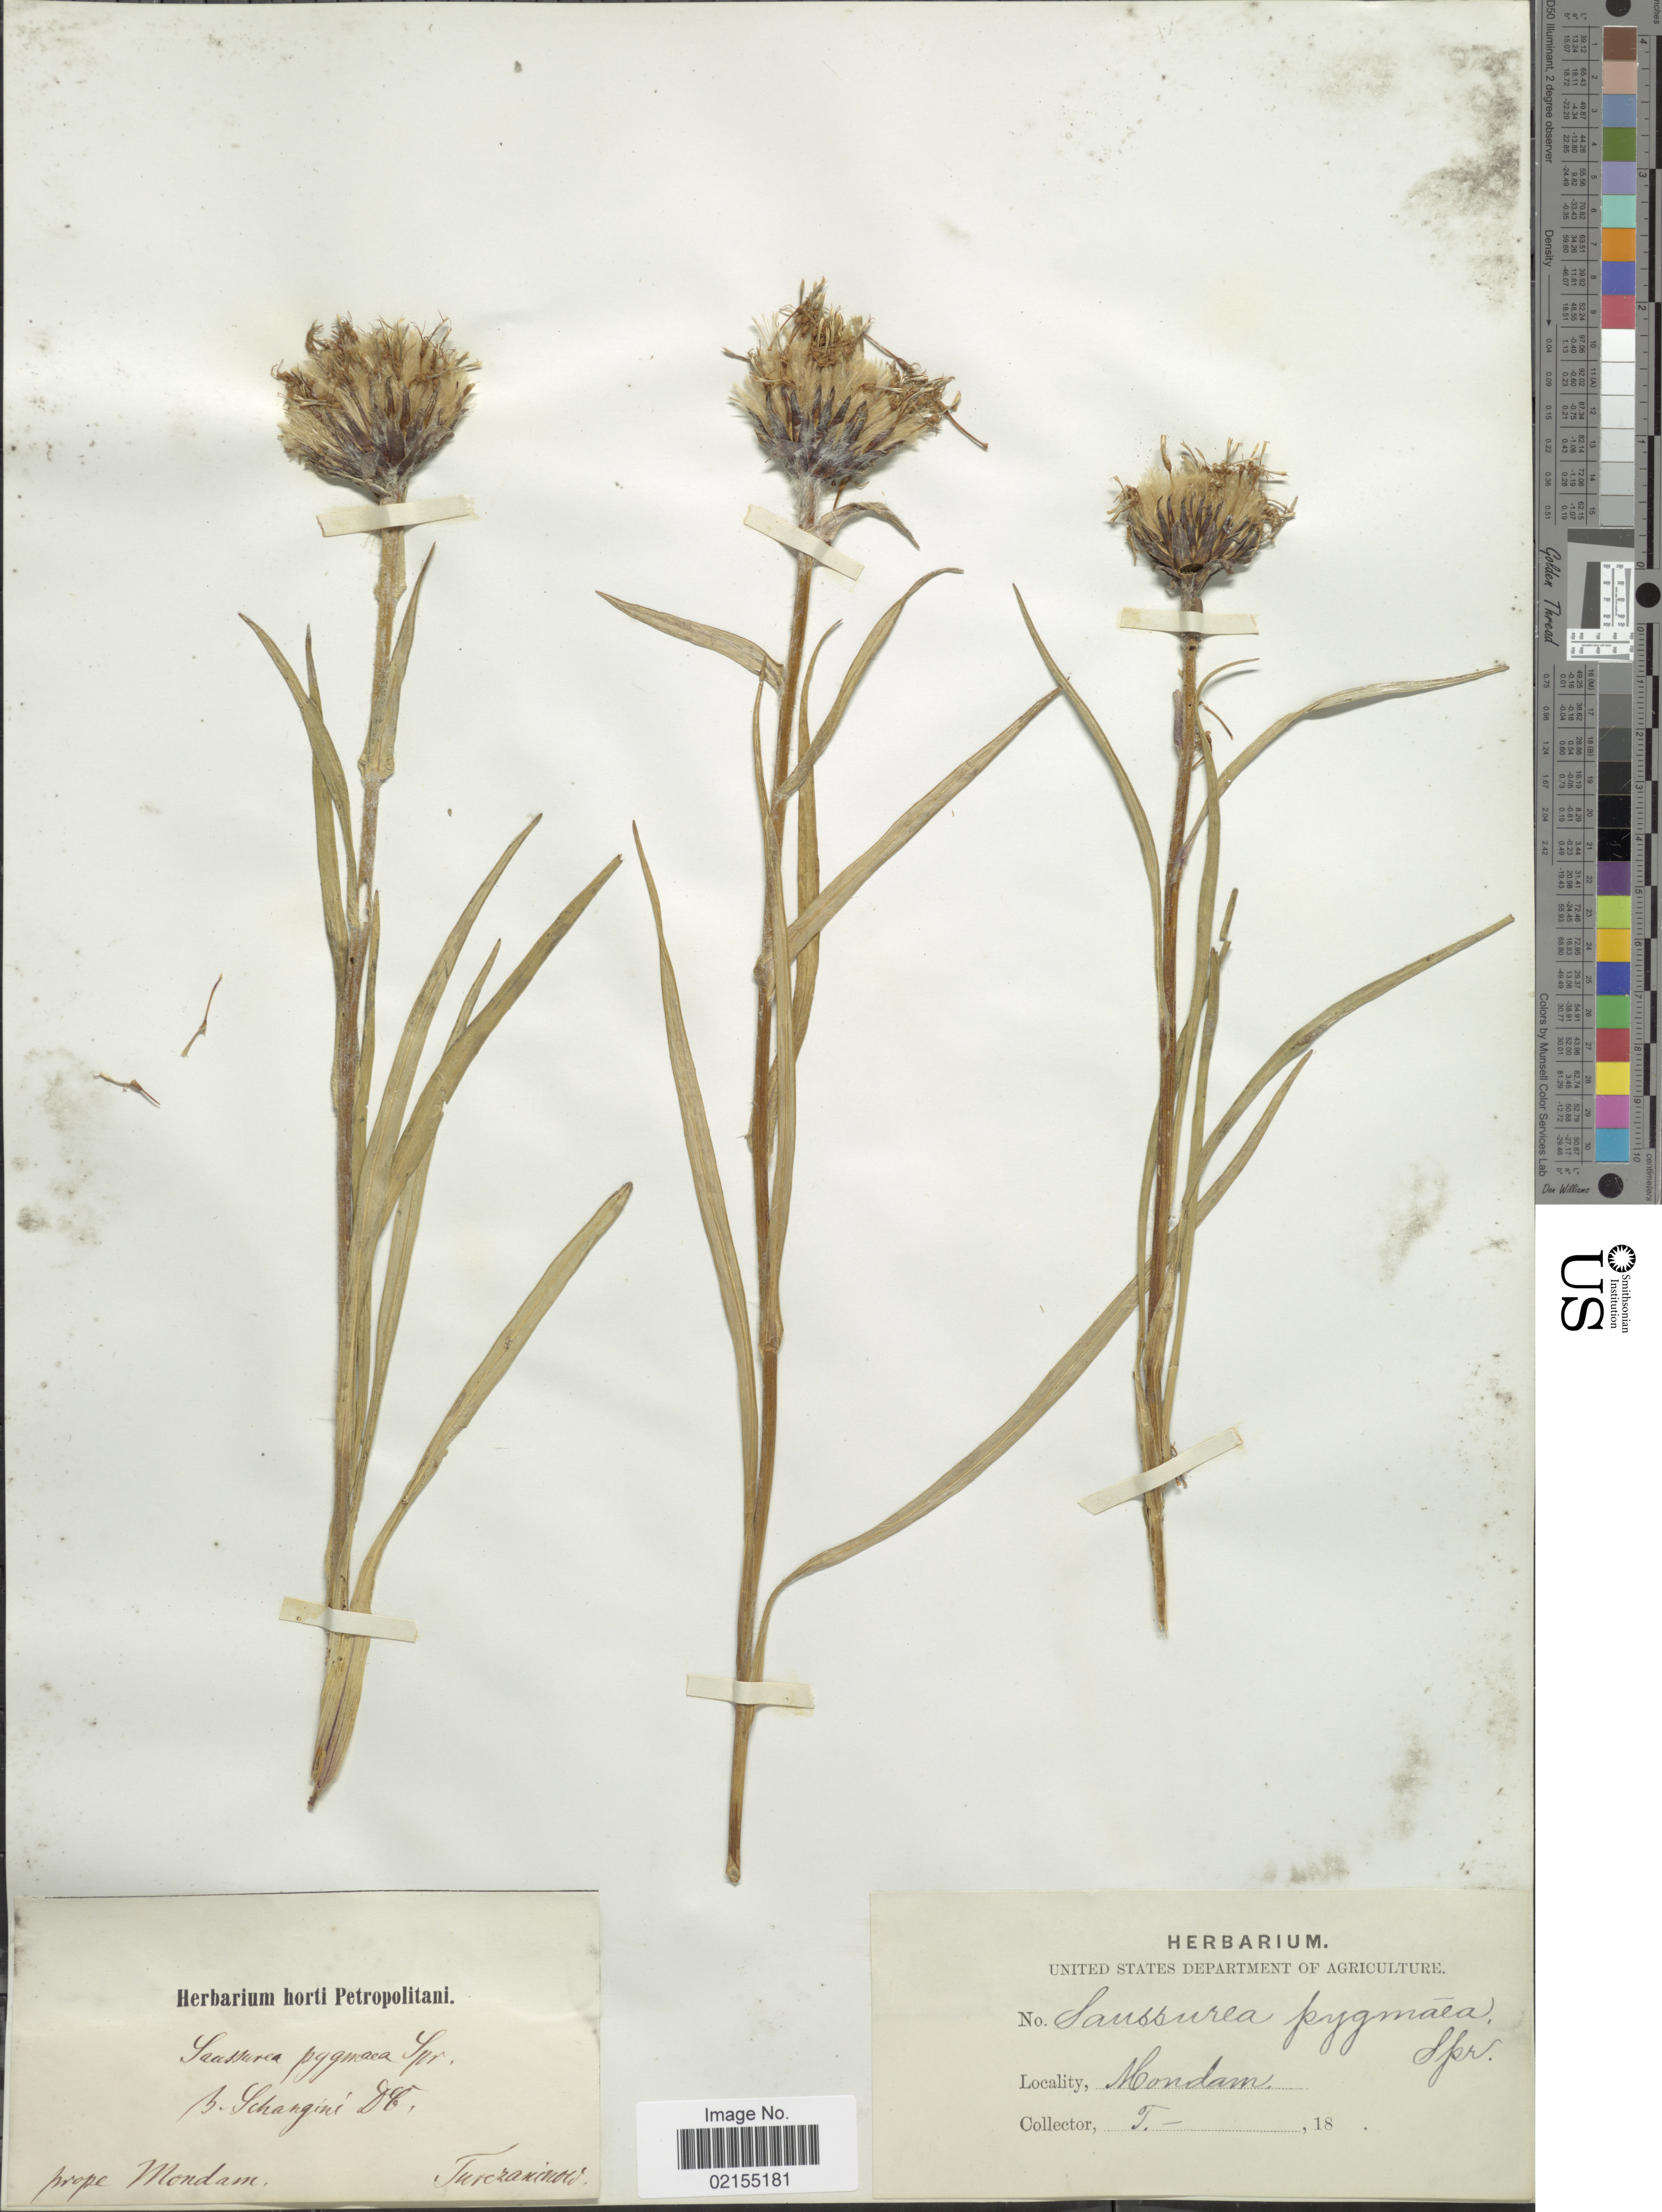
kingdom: Plantae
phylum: Tracheophyta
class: Magnoliopsida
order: Asterales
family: Asteraceae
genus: Saussurea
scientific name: Saussurea schanginiana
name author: (Wydler) Fisch. ex Herd.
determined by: Chen, Yousheng S.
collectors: N. Turczaninow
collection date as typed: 18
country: South Korea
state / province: North Gyeongsang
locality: Prope Mondam